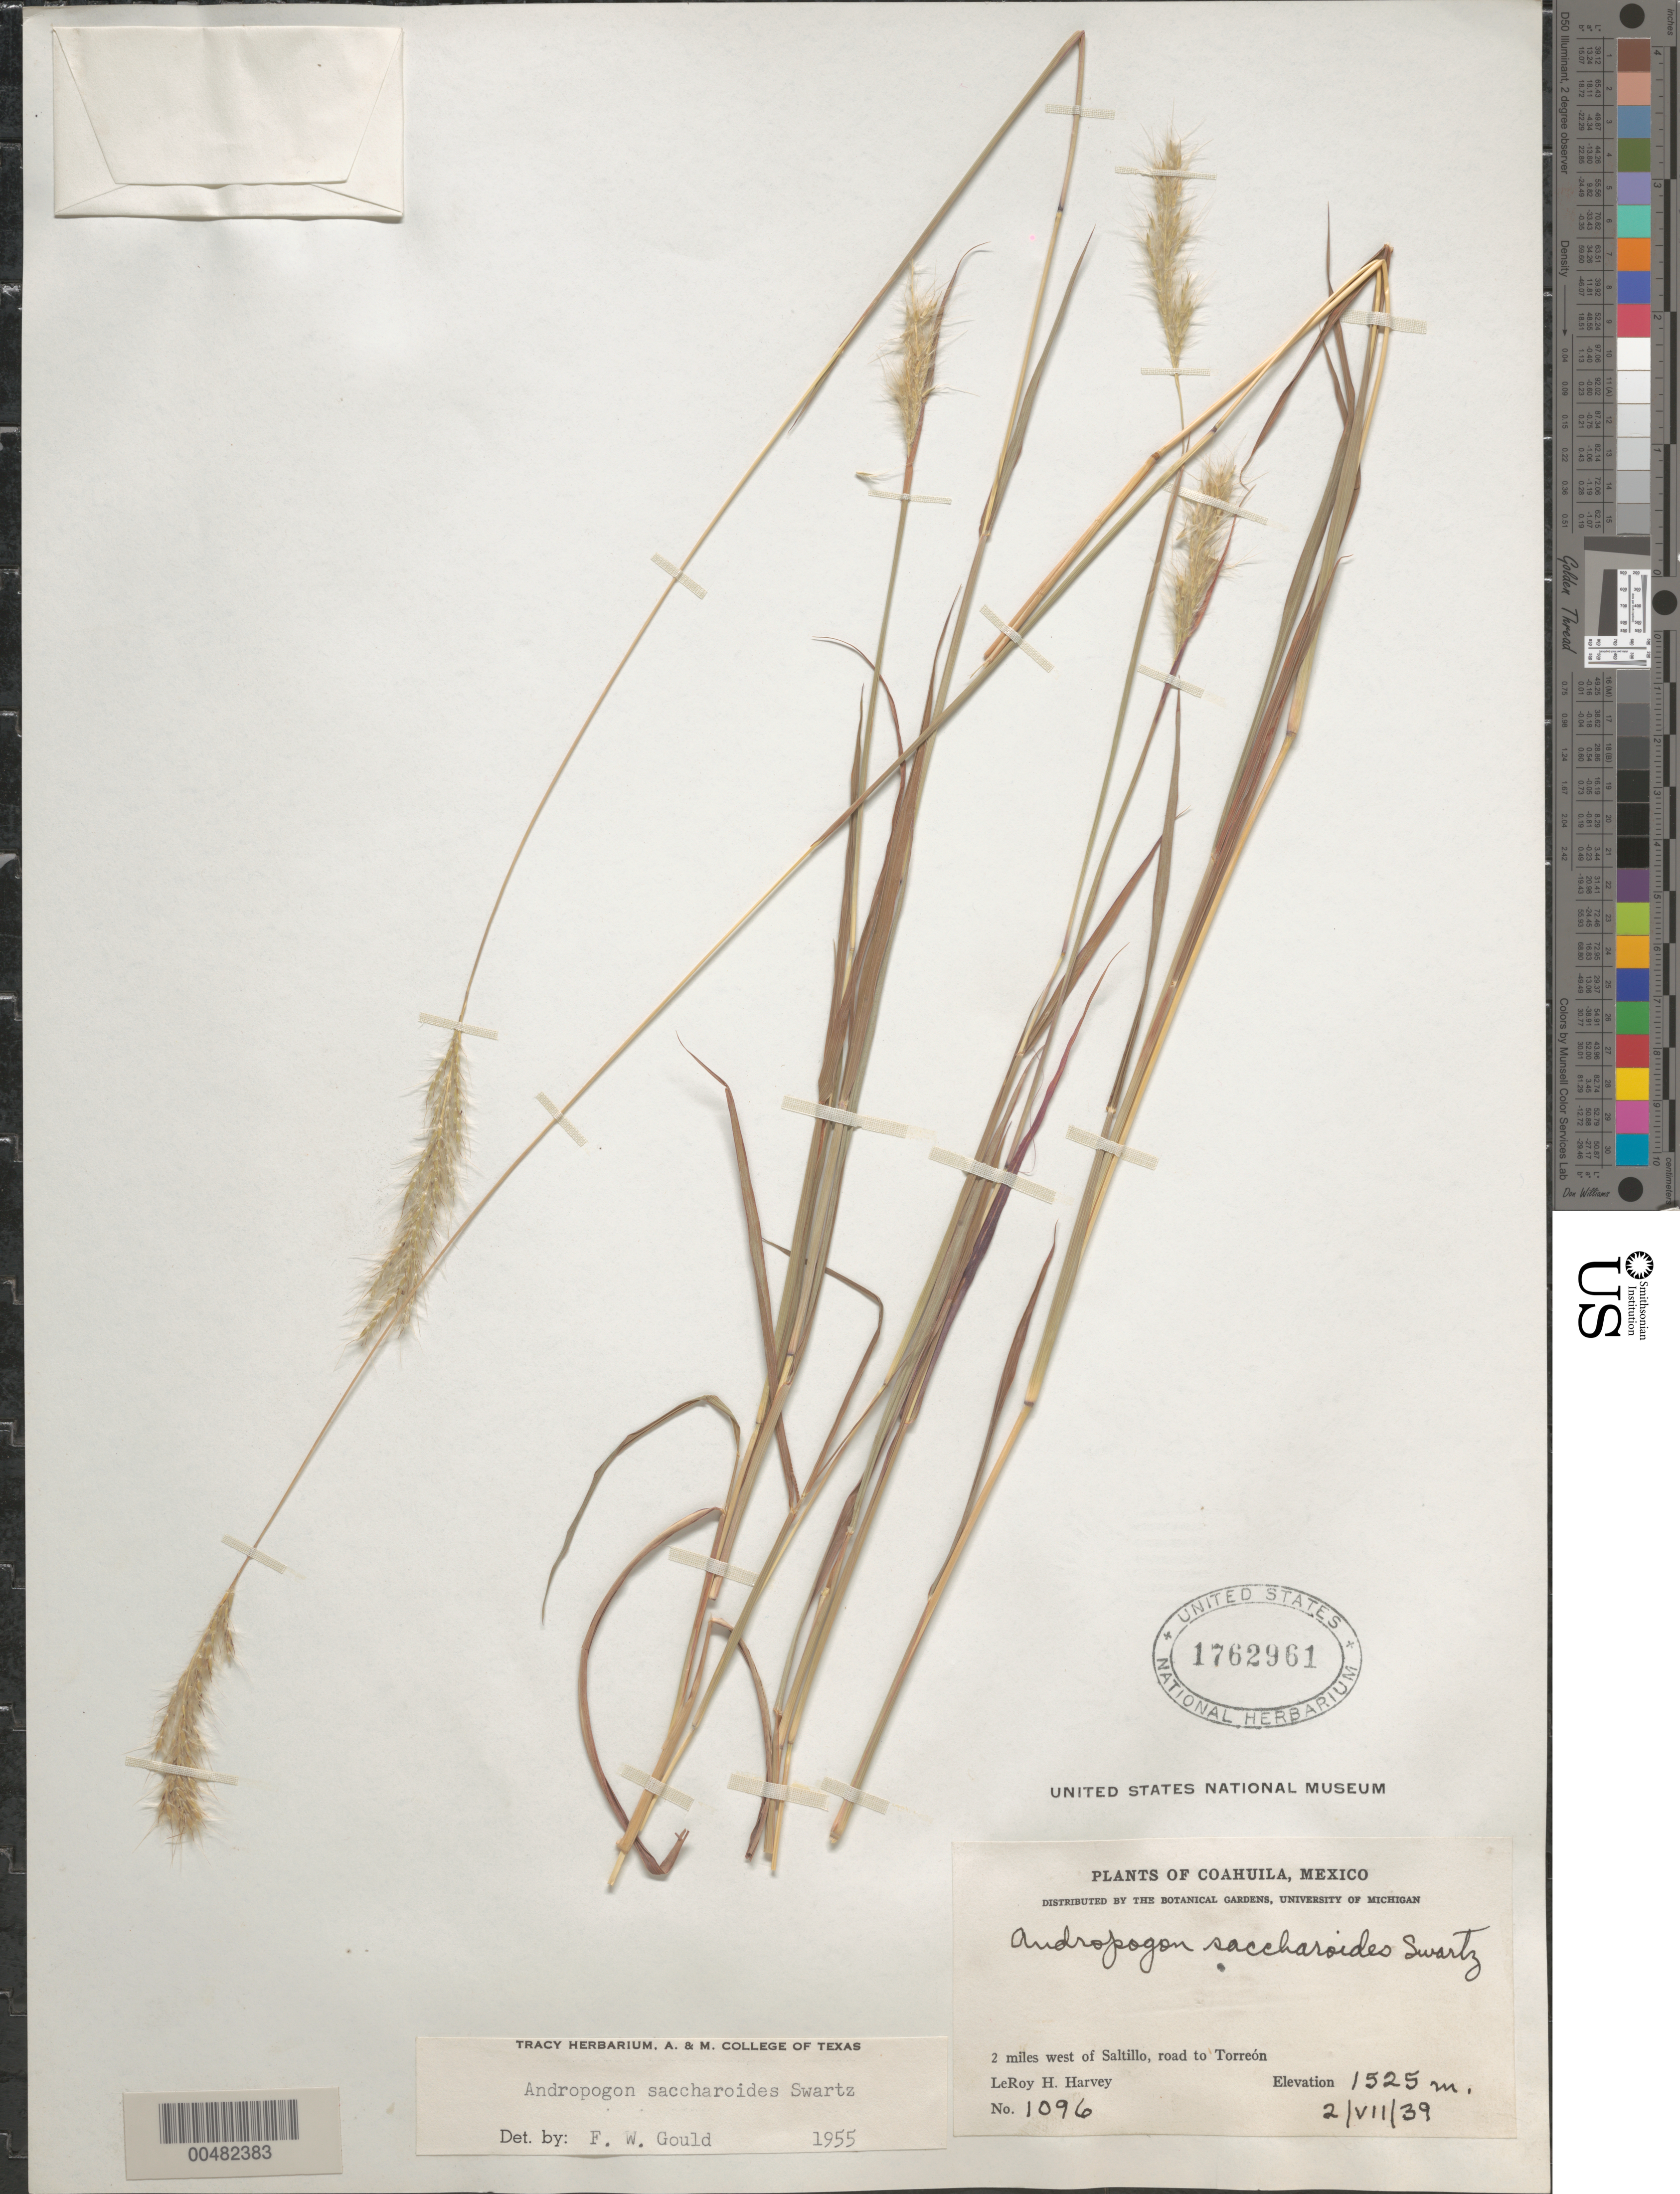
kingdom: Plantae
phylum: Tracheophyta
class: Liliopsida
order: Poales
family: Poaceae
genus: Bothriochloa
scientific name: Bothriochloa saccharoides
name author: (Sw.) Rydb.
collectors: L. H. Harvey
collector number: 1096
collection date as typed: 2 Jul 1939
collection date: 1939-07-02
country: Mexico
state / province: Coahuila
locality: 2 mi W of Saltillo, rd to Torreón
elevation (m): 1525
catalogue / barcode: US 1762961